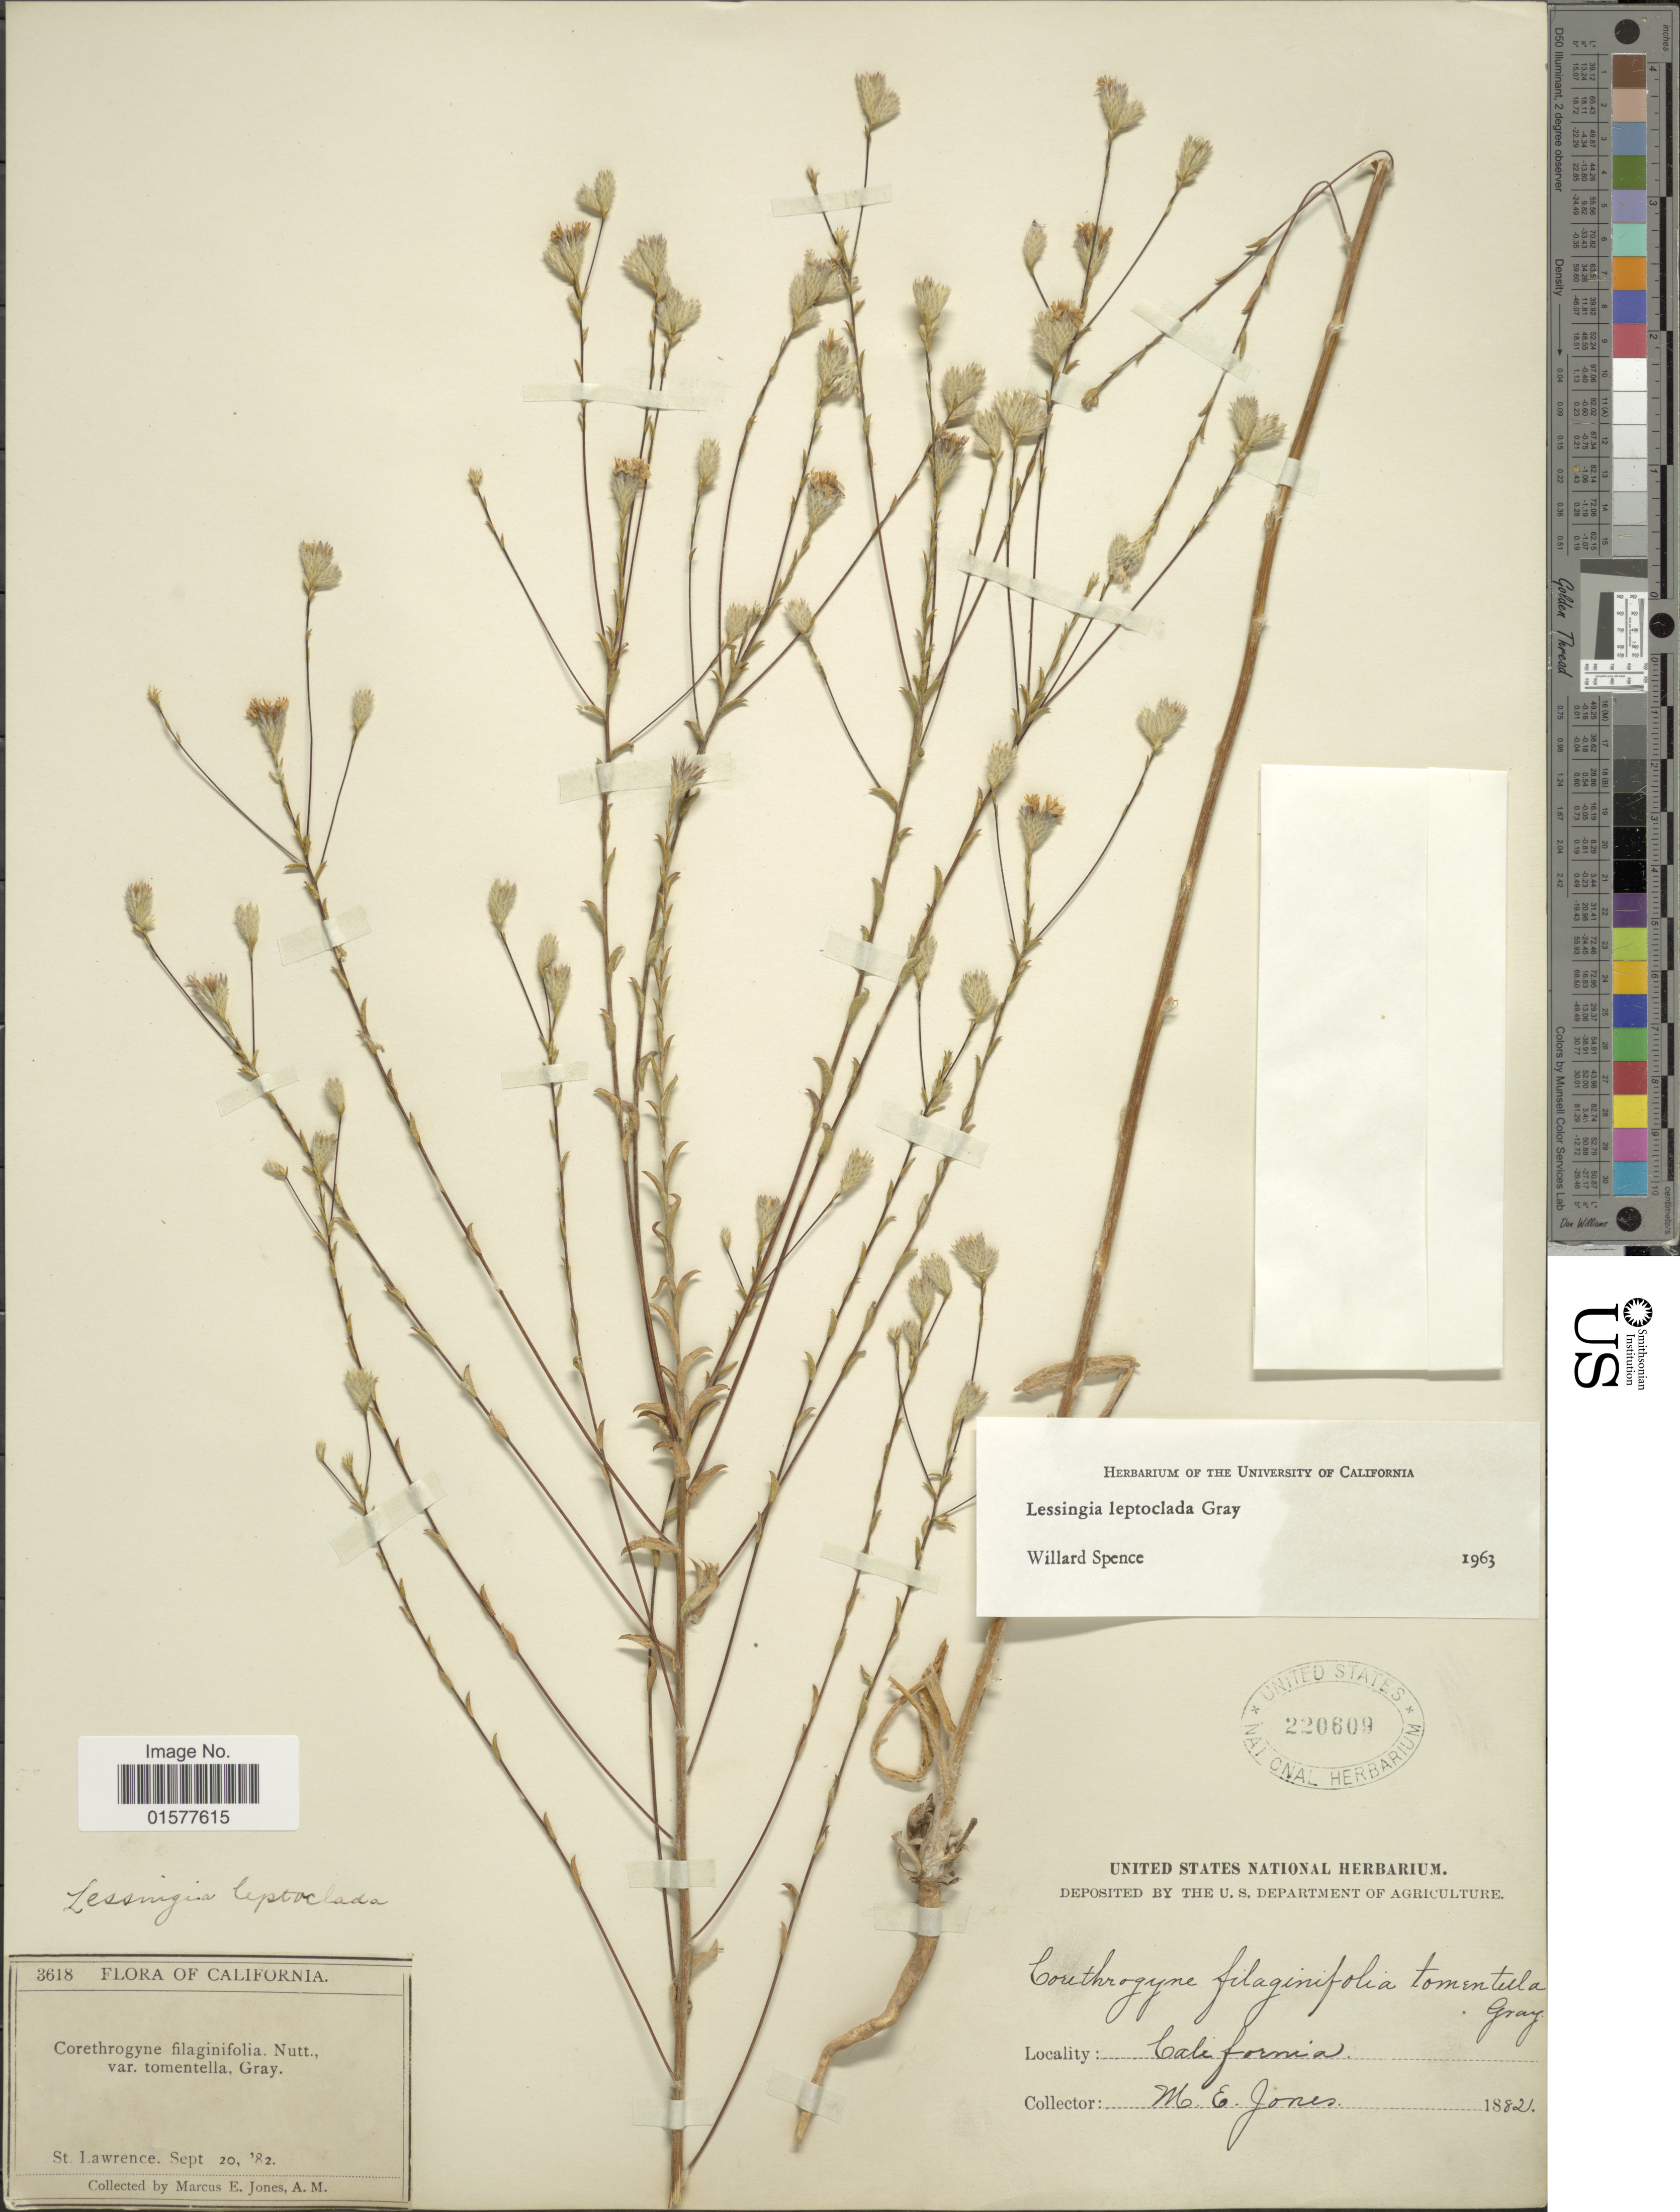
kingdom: Plantae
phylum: Tracheophyta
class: Magnoliopsida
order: Asterales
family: Asteraceae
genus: Lessingia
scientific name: Lessingia leptoclada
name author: A. Gray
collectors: M. E. Jones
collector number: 3618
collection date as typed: Transcribed d/m/y: 20/9/82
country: United States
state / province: California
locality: St. Lawrence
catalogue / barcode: US 220609